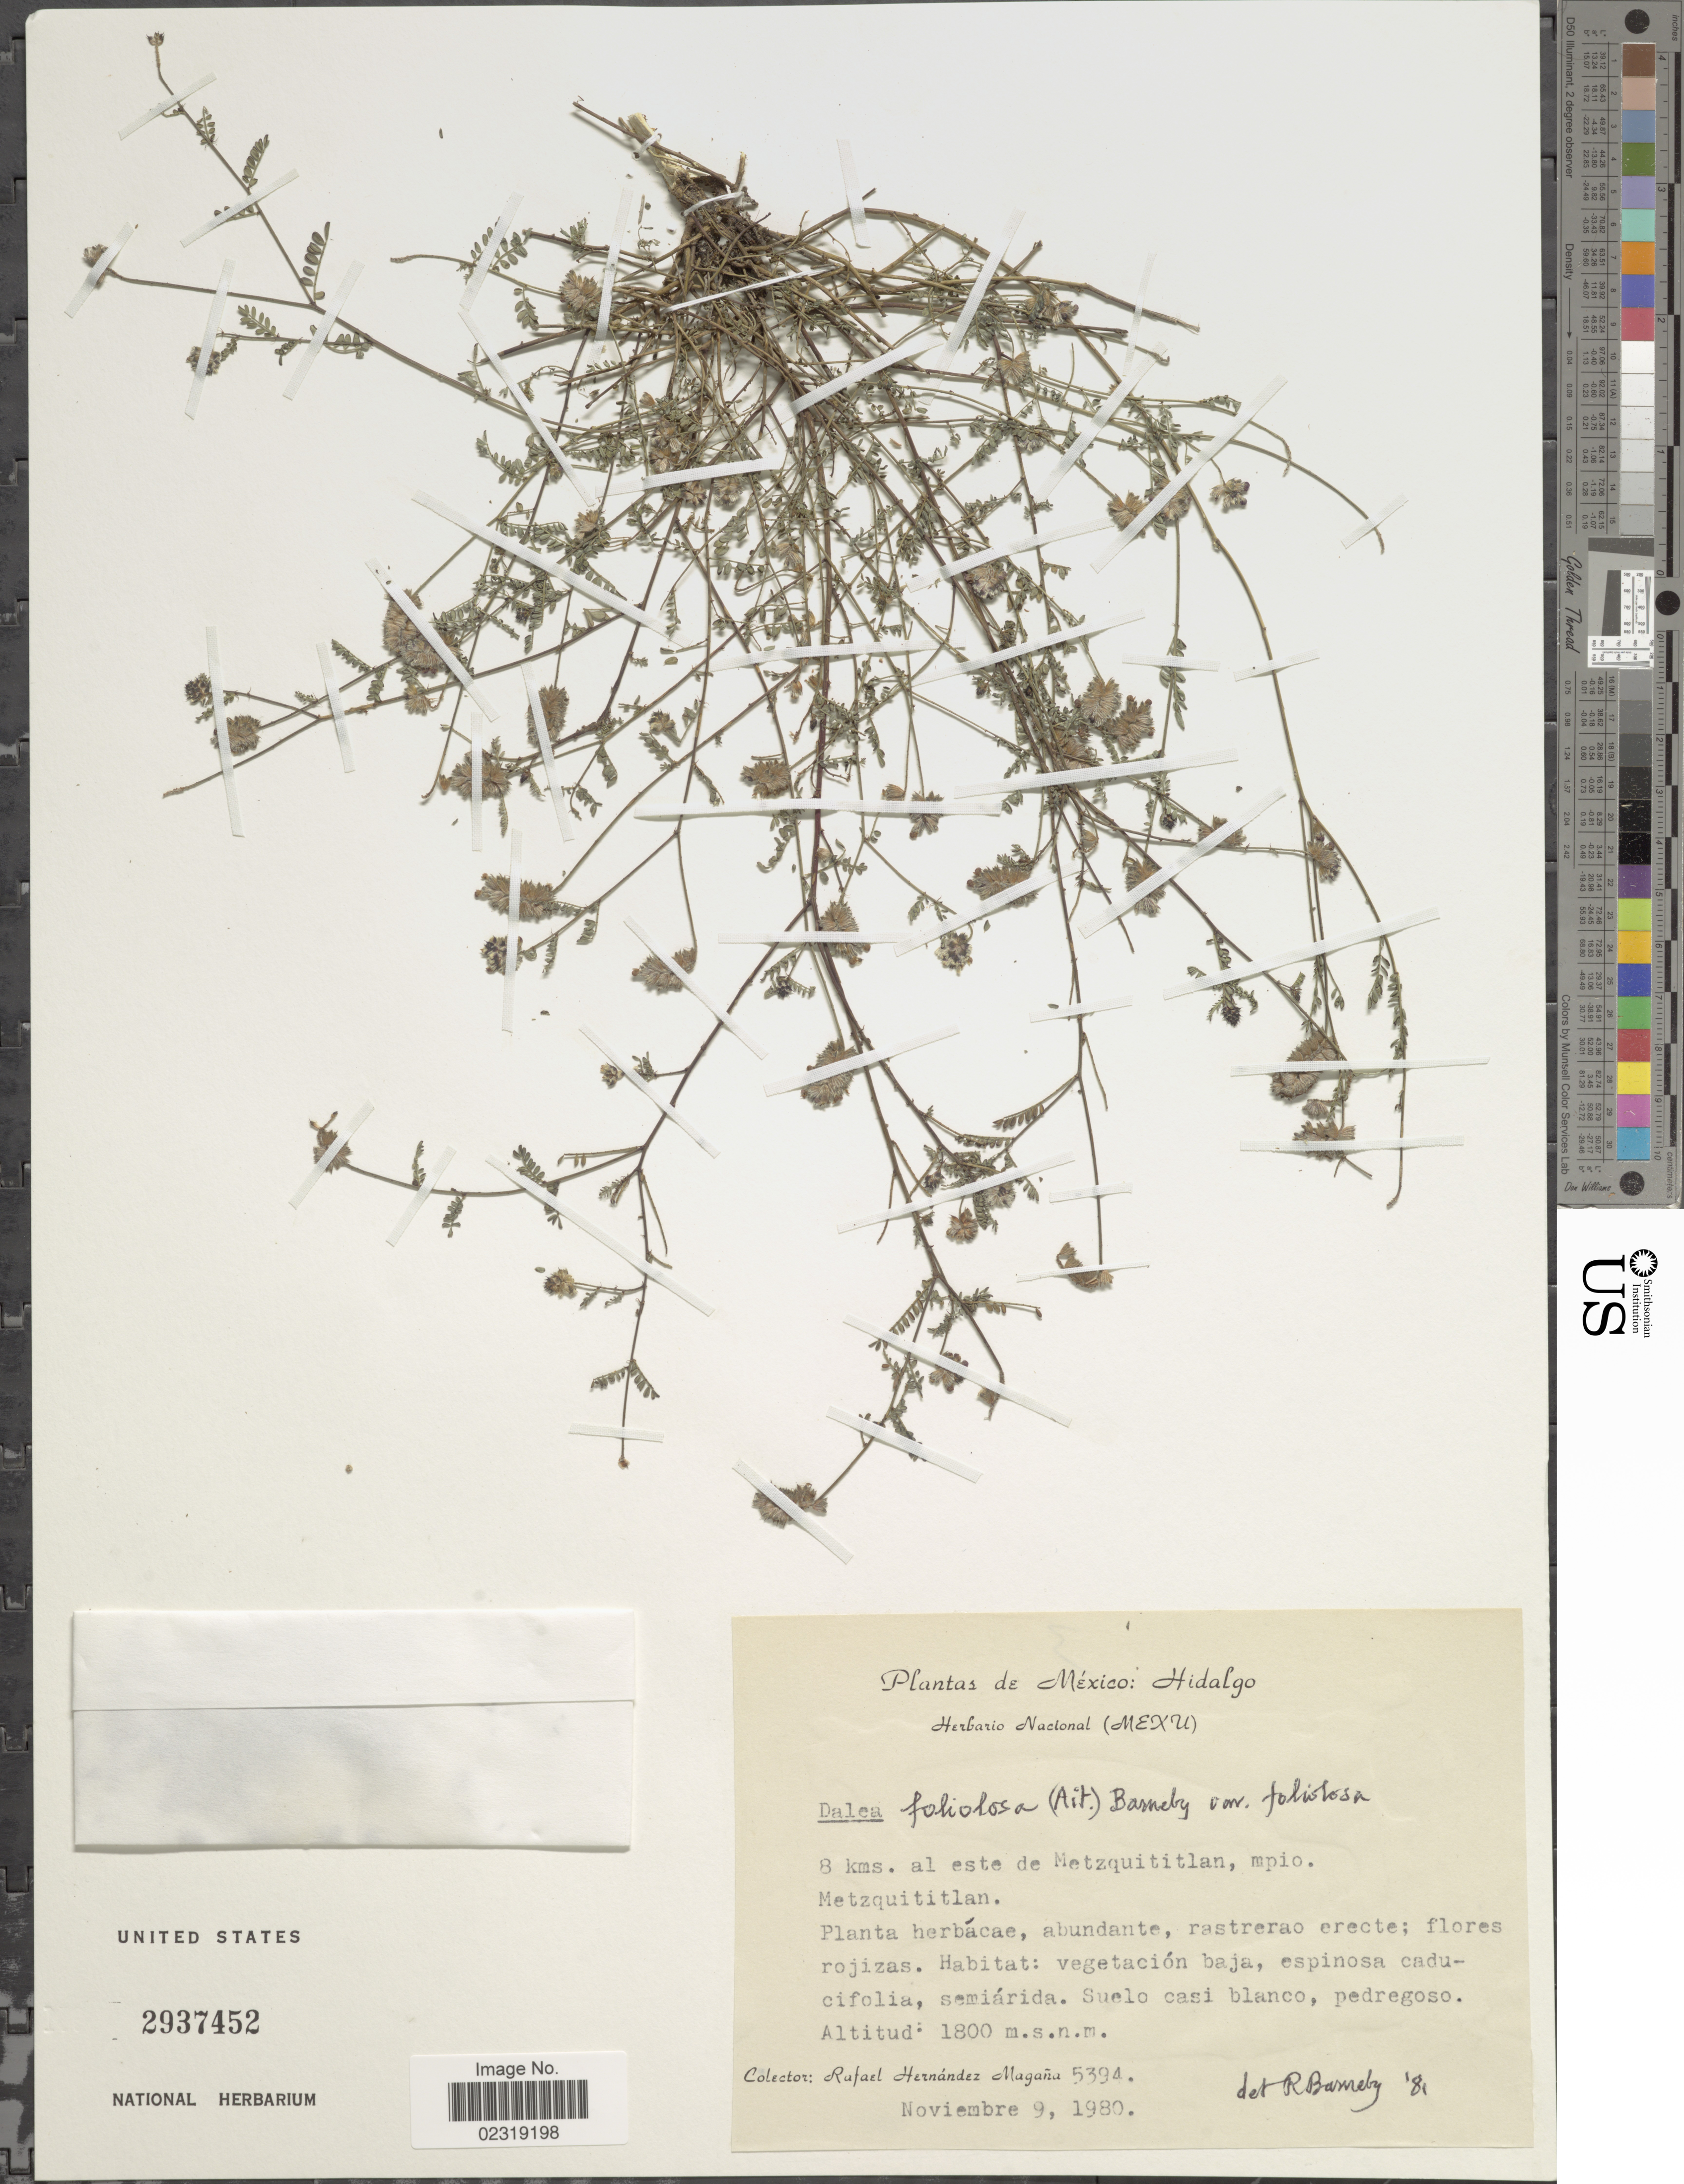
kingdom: Plantae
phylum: Tracheophyta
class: Magnoliopsida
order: Fabales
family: Fabaceae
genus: Dalea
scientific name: Dalea foliolosa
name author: (Aiton) Barneby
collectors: R. Hernández-M.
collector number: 5394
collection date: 1980-11-09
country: Mexico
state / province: Hidalgo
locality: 8 kms. al este de Metzquititlan, mpio. Metzquititlan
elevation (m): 1800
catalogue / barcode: US 2937452